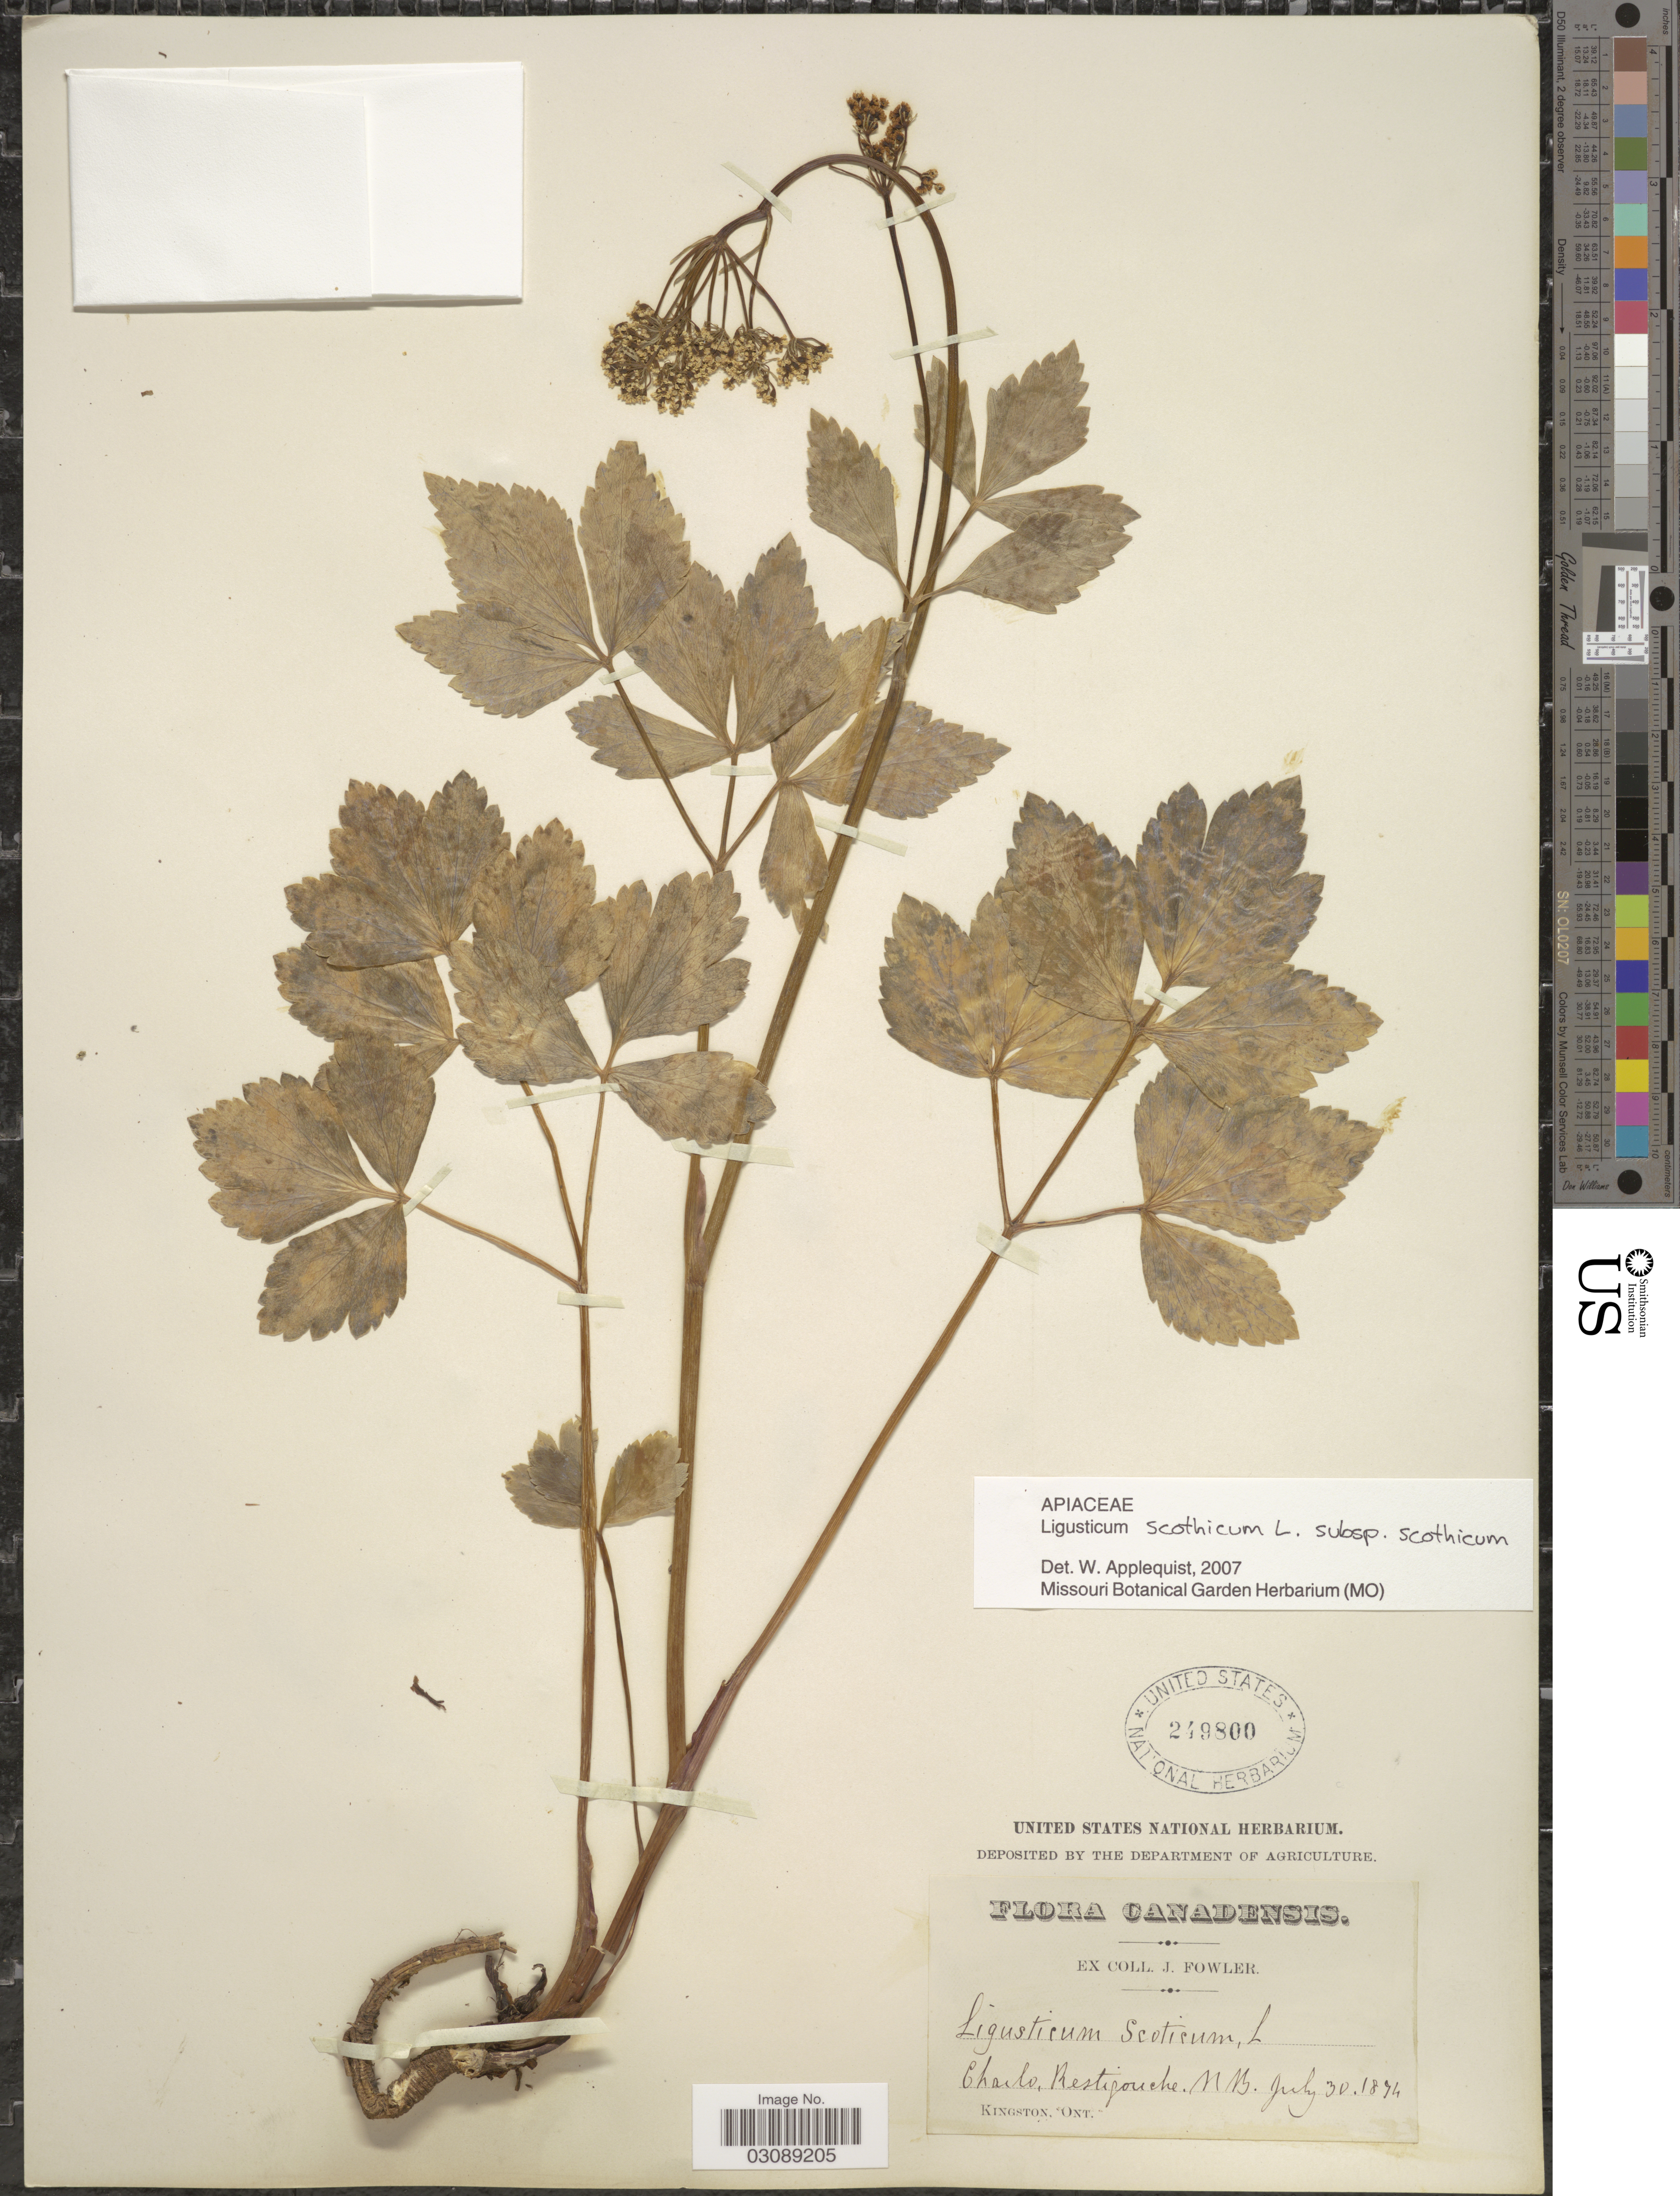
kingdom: Plantae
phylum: Tracheophyta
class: Magnoliopsida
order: Apiales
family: Apiaceae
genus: Ligusticum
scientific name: Ligusticum scoticum subsp. scoticum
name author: L.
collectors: J. Fowler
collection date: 1894-07-30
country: Canada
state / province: New Brunswick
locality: Chacho, Restigouche.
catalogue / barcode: US 249800